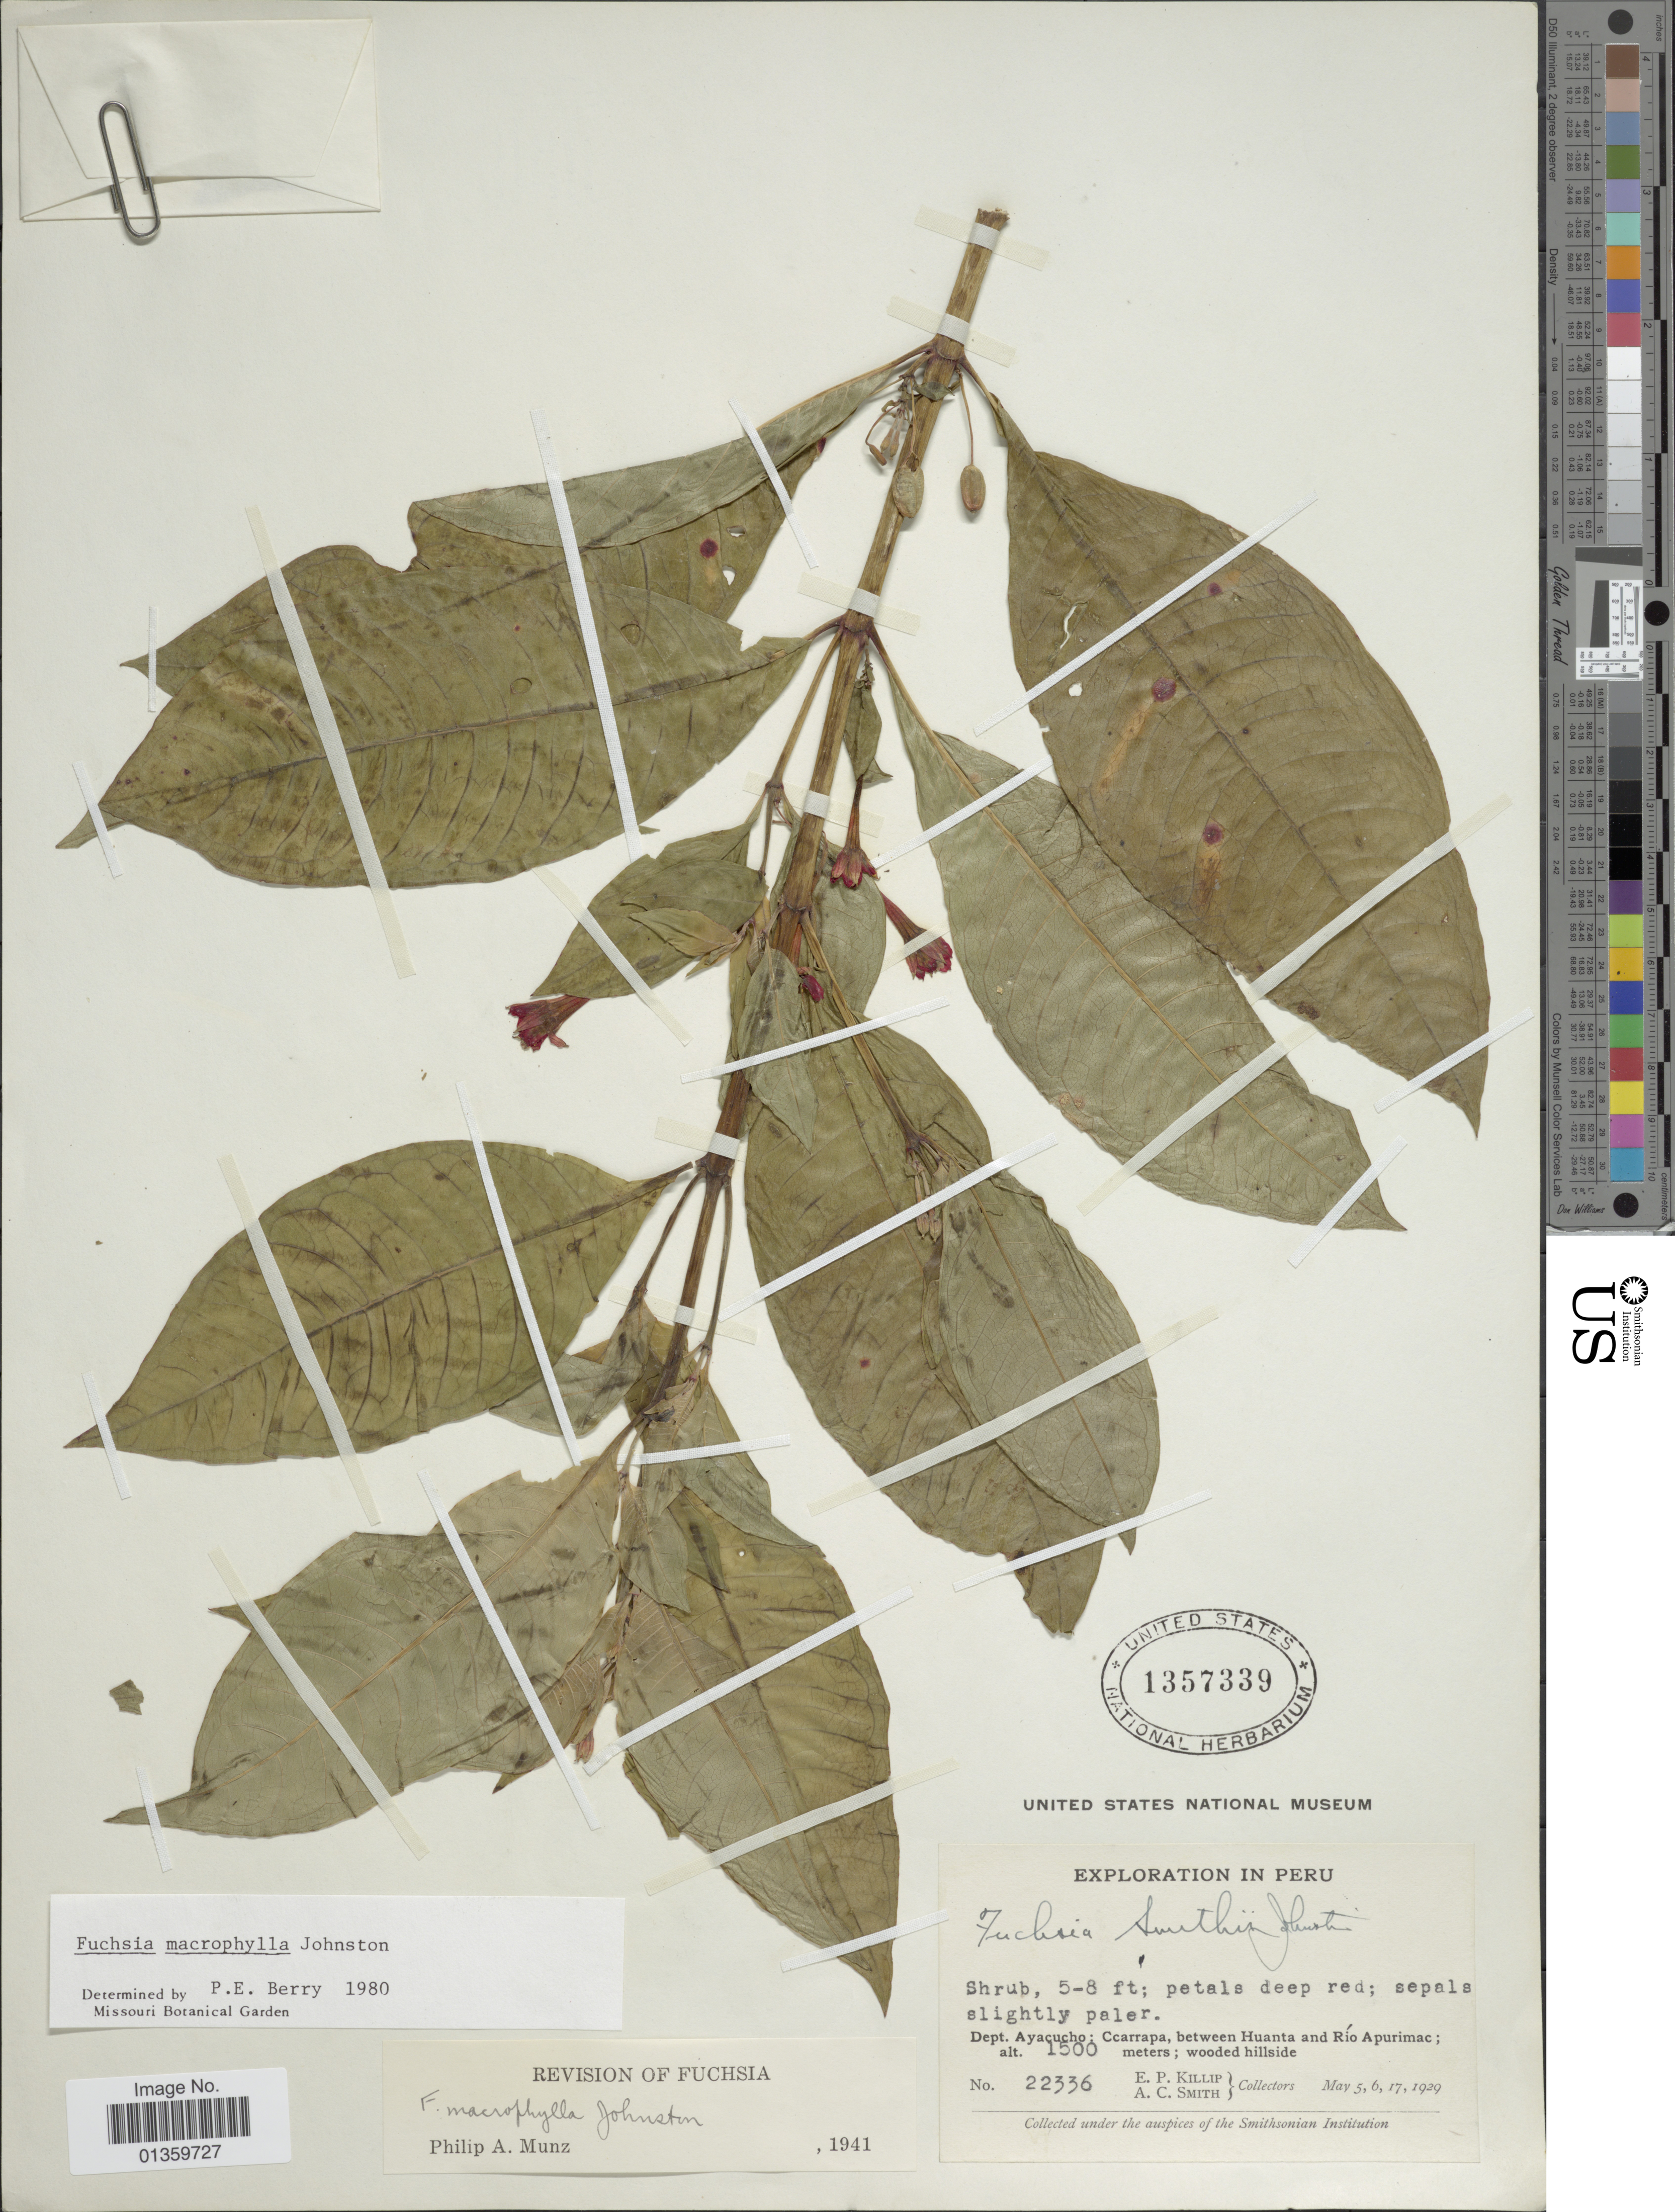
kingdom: Plantae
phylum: Tracheophyta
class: Magnoliopsida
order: Myrtales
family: Onagraceae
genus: Fuchsia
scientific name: Fuchsia macrophylla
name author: I.M. Johnst.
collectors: E. P. Killip & A. C. Smith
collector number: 22336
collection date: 1929-05-05/1929-05-17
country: Peru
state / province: Ayacucho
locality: Ccarrapa, between Huanta and Río Apurimac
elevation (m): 1500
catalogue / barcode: US 1357339